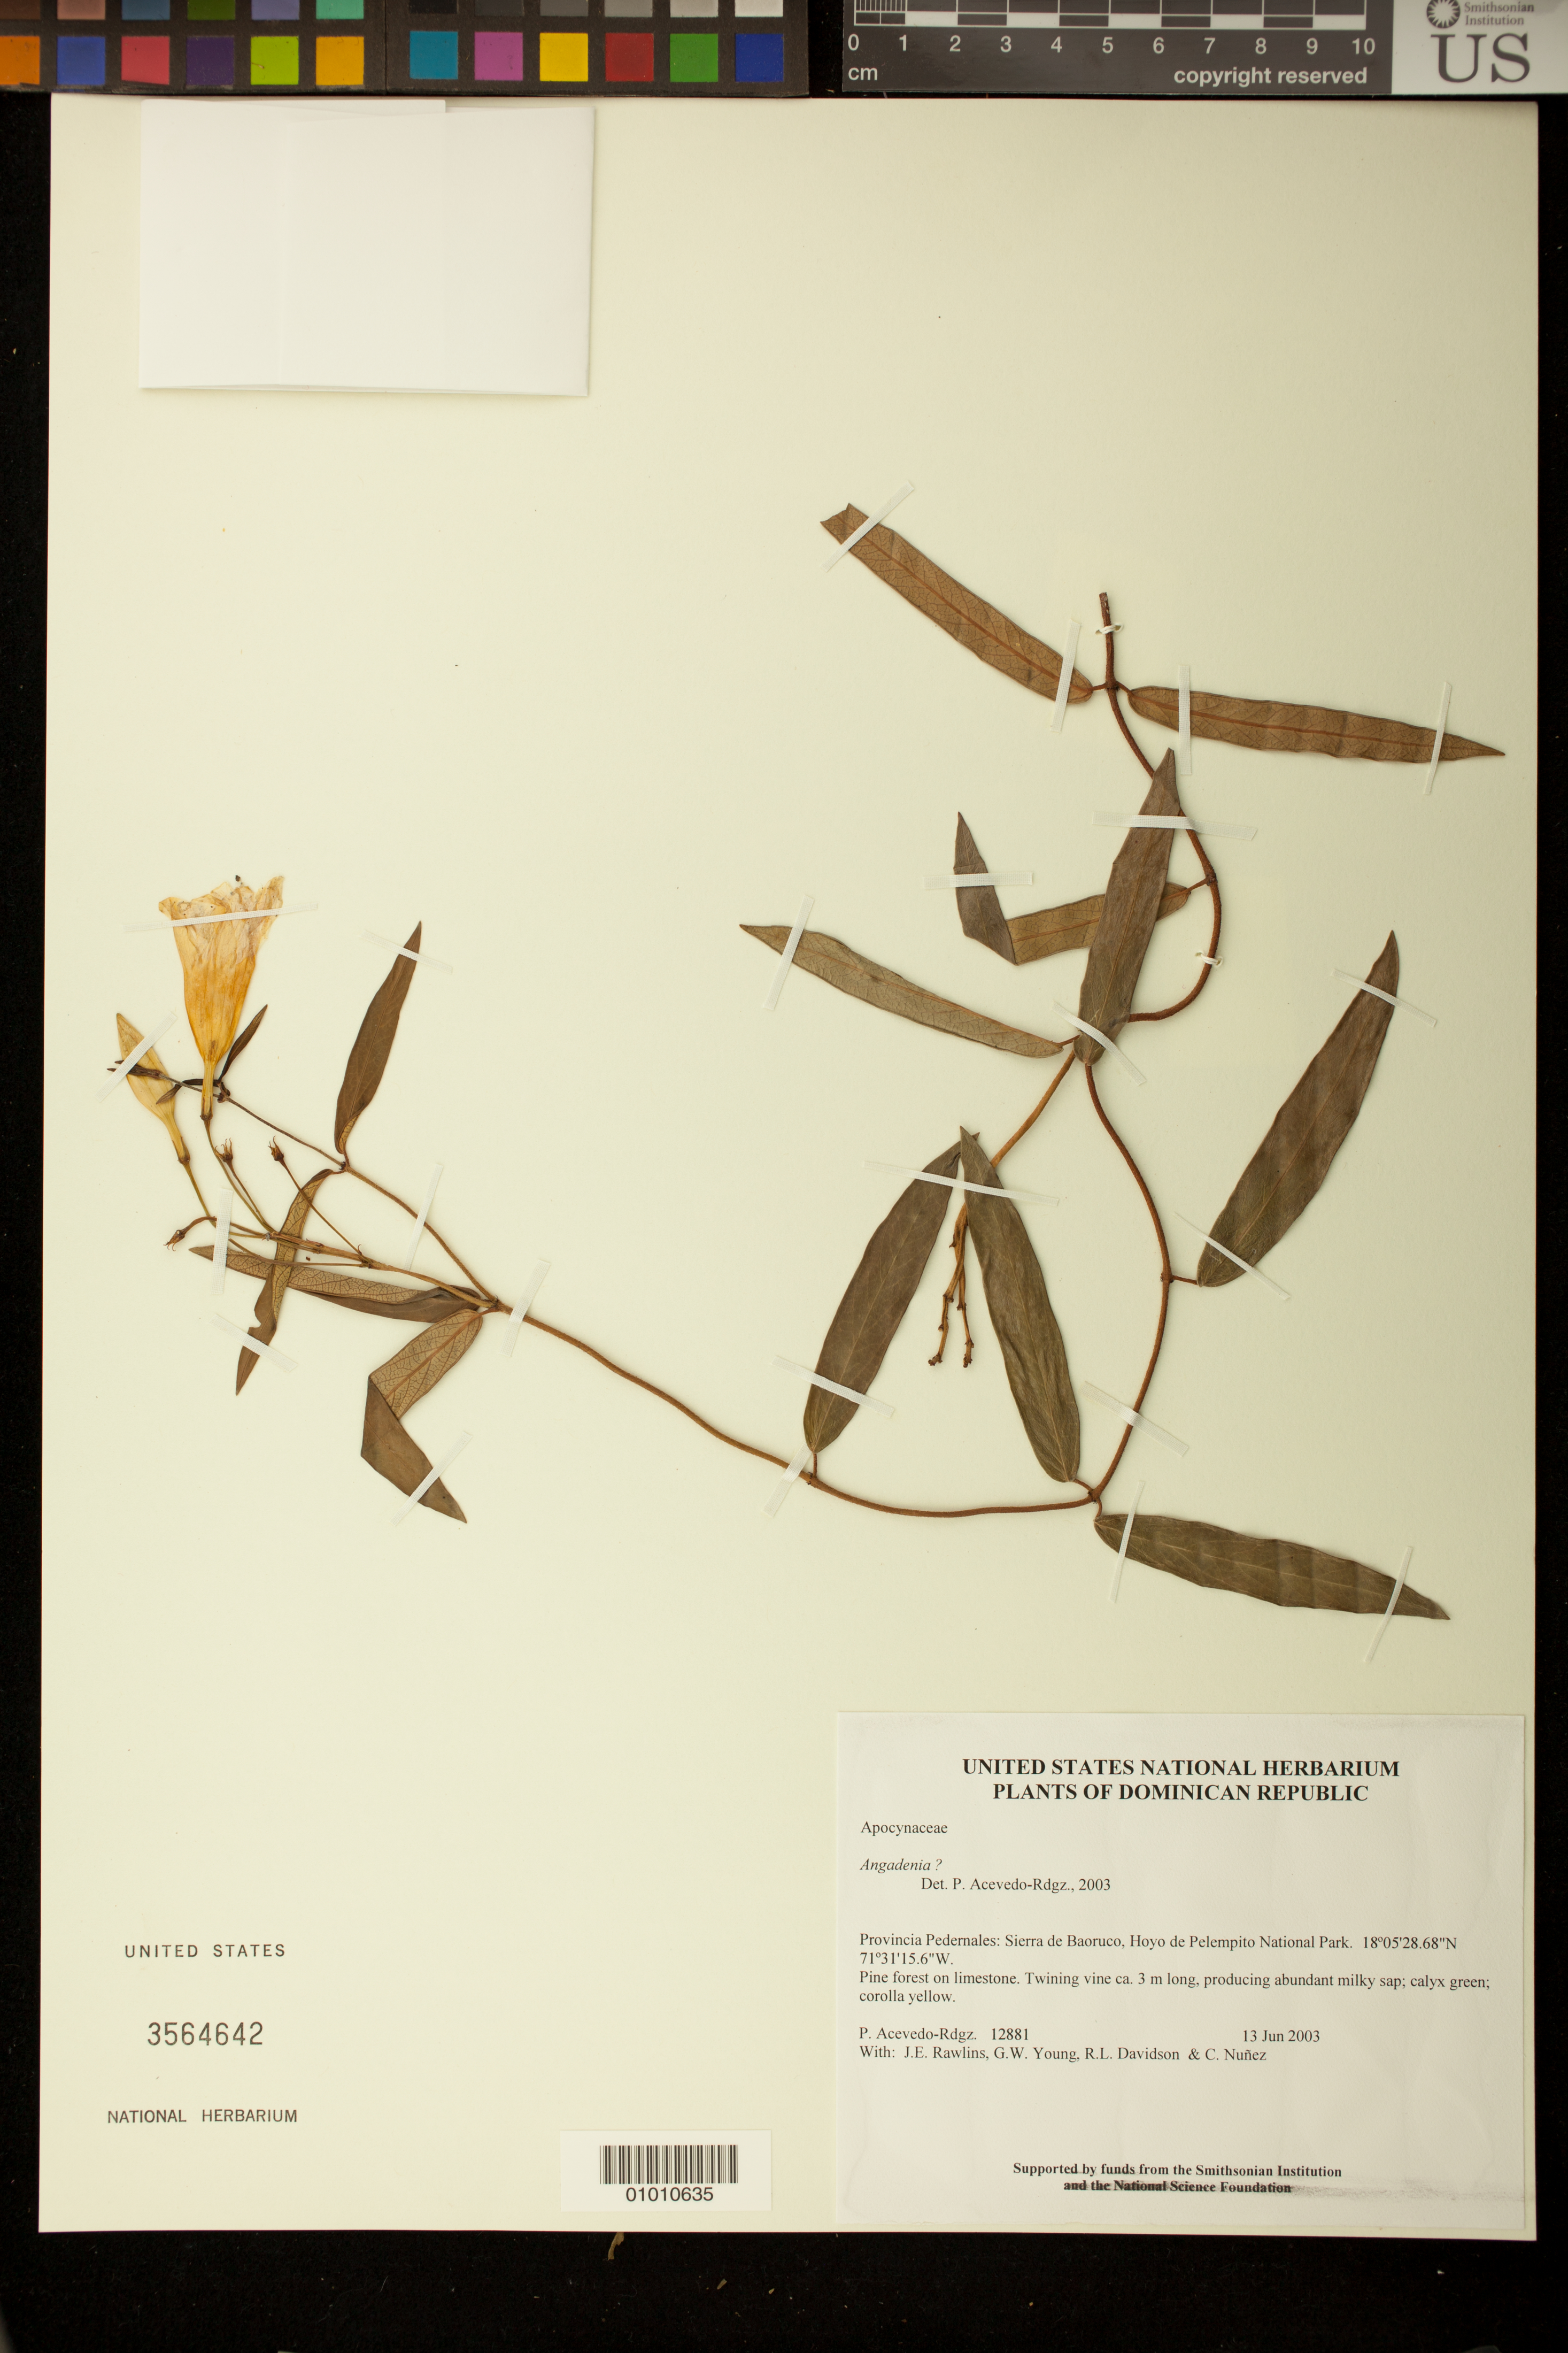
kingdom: Plantae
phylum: Tracheophyta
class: Magnoliopsida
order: Gentianales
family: Apocynaceae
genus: Angadenia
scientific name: Angadenia sp.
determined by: Acevedo-Rodríguez, P., (BOT), Smithsonian Institution - National Museum of Natural History (UNITED STATES)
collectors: P. Acevedo-Rodr., J. Rawlins, G. Young, R. Davidson & C. Nunez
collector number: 12881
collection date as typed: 13 Jun 2003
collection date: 2003-06-13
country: Dominican Republic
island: Hispaniola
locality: Provincia Pedernales: Sierra de Baoruco, Hoyo de Pelempito National Park.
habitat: Pine forest on limestone.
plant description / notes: US, MO, NY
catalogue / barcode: US 3564642